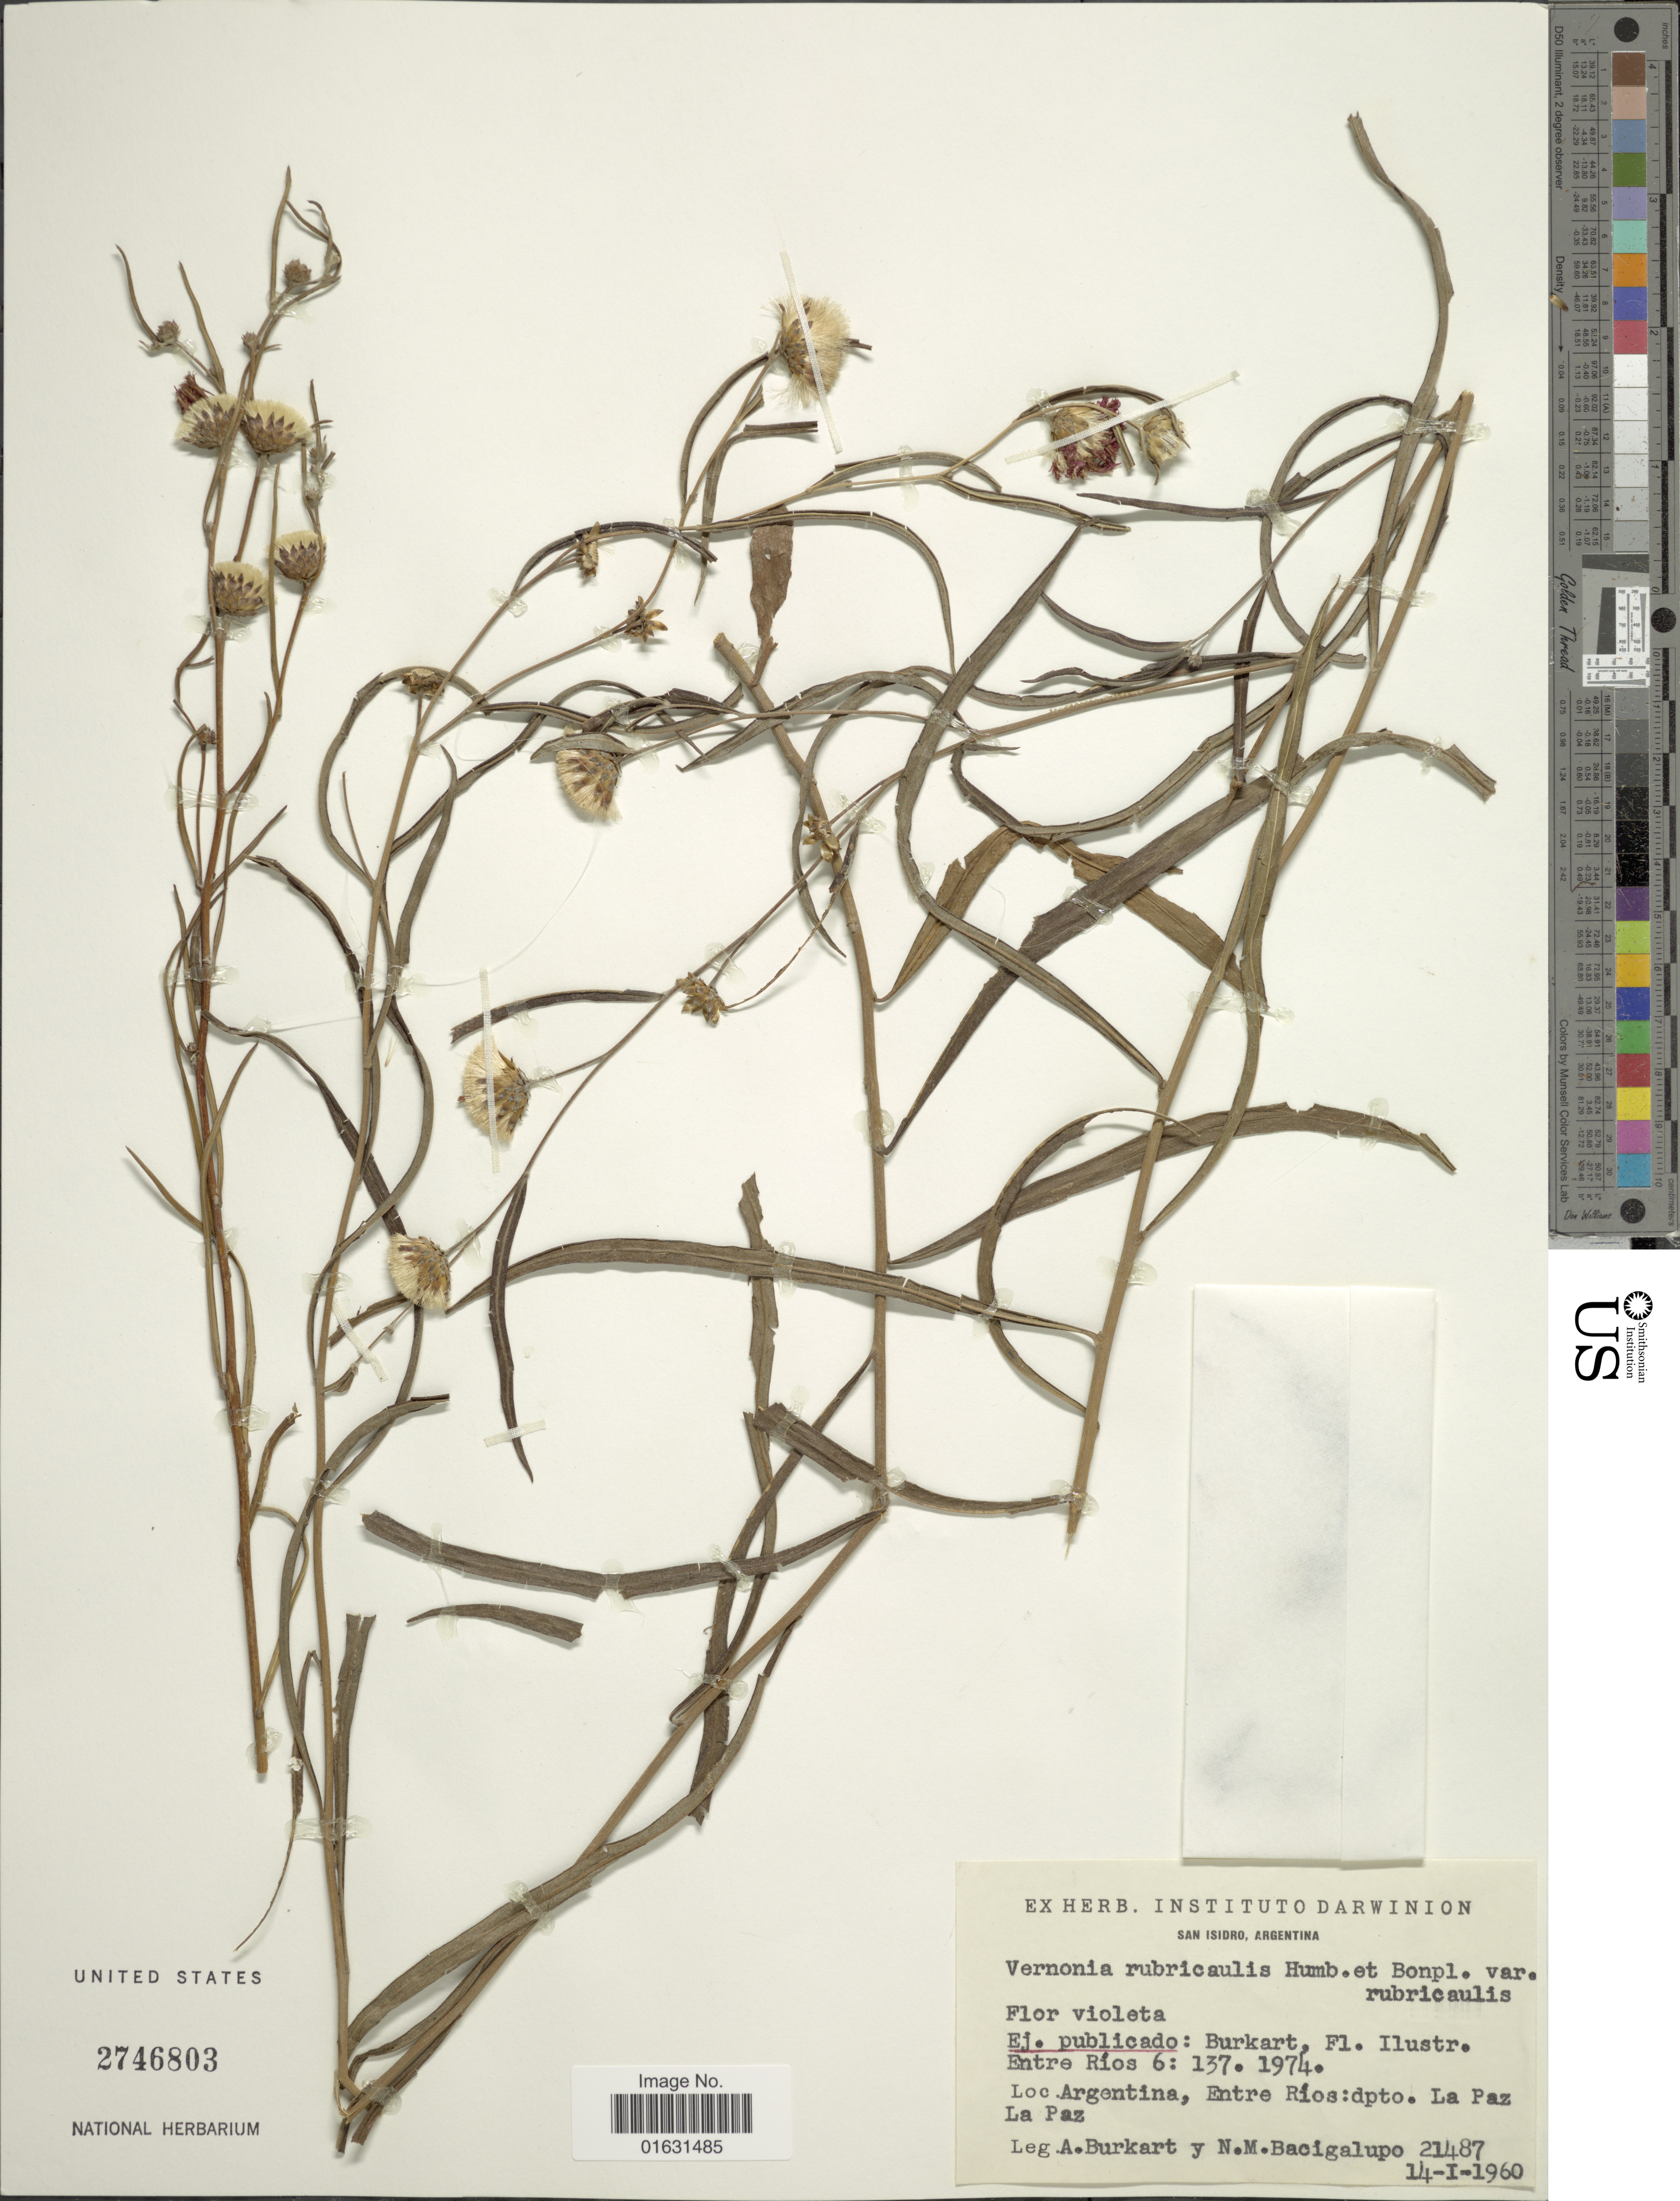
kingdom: Plantae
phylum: Tracheophyta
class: Magnoliopsida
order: Asterales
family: Asteraceae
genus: Lessingianthus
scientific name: Lessingianthus rubricaulis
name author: (Humb. & Bonpl.) H. Rob.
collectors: A. E. Burkart & N. M. Bacigalupo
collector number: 21487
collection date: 1960-01-14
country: Argentina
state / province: Entre Rios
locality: Dpto. La Paz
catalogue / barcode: US 2746803